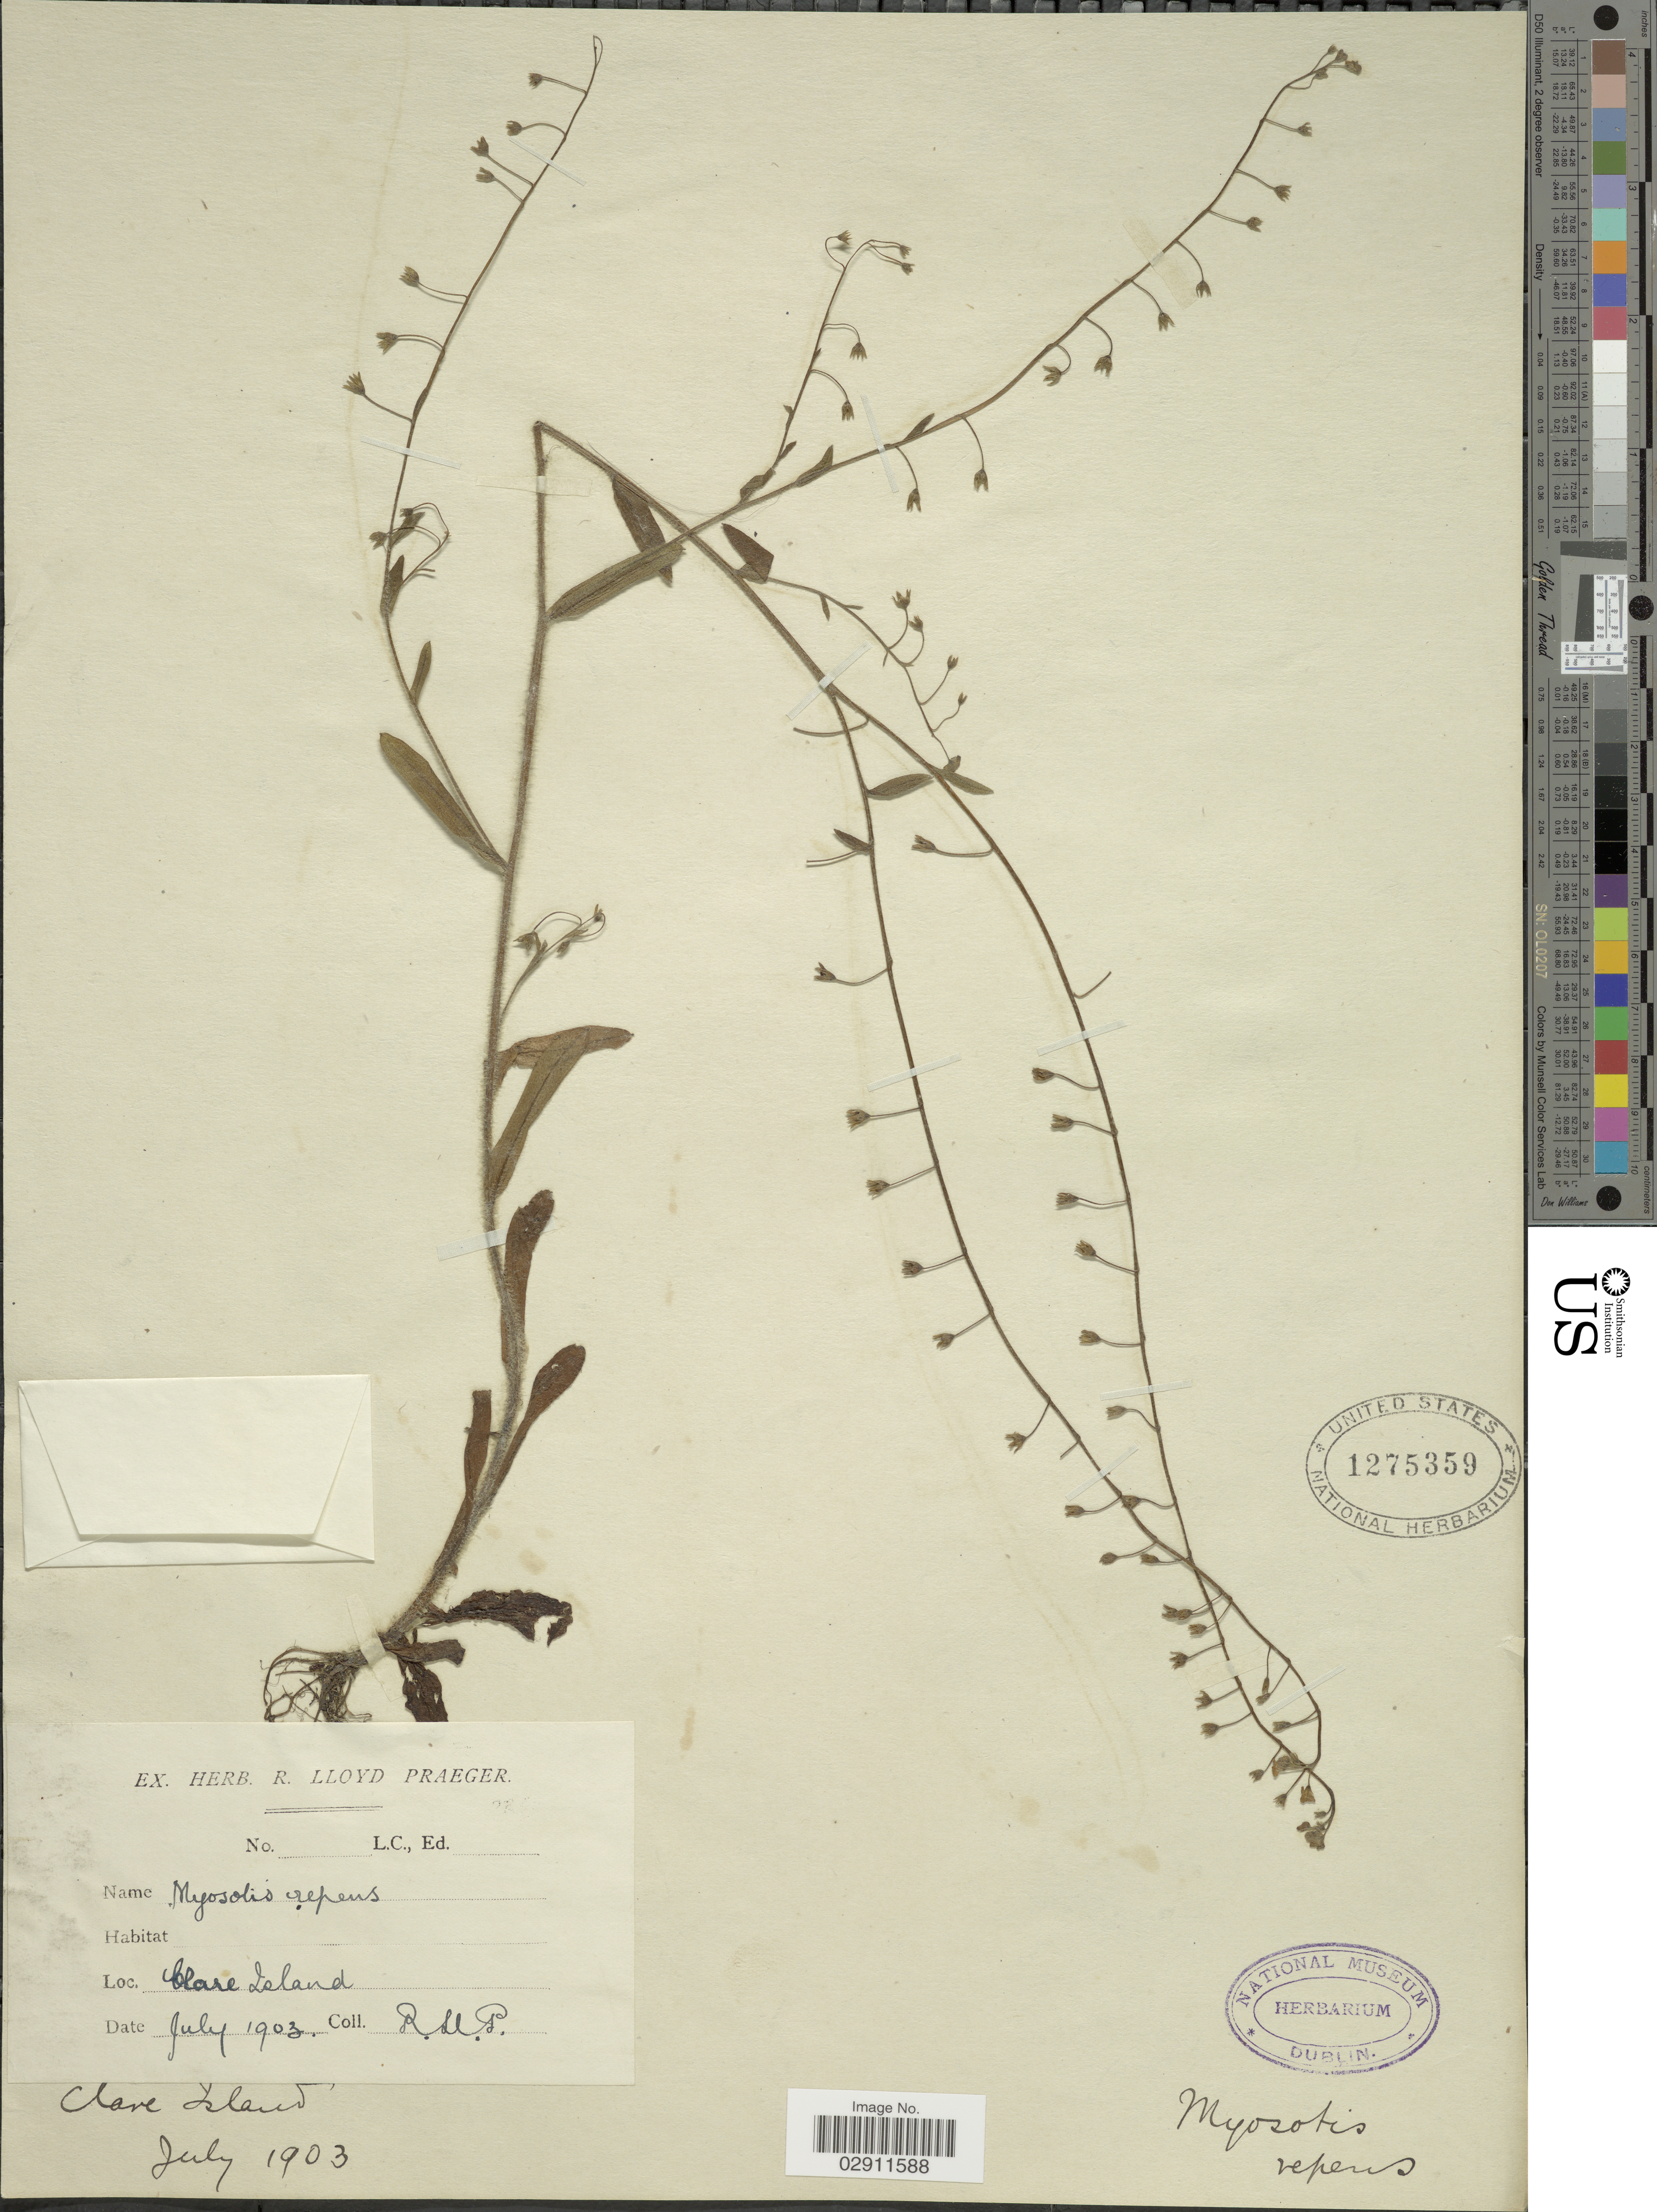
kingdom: Plantae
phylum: Tracheophyta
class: Magnoliopsida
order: Boraginales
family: Boraginaceae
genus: Myosotis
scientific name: Myosotis repens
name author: G. Don ex Hook.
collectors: R. Praeger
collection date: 1903-07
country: Ireland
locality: Clare Island.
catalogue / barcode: US 1275359